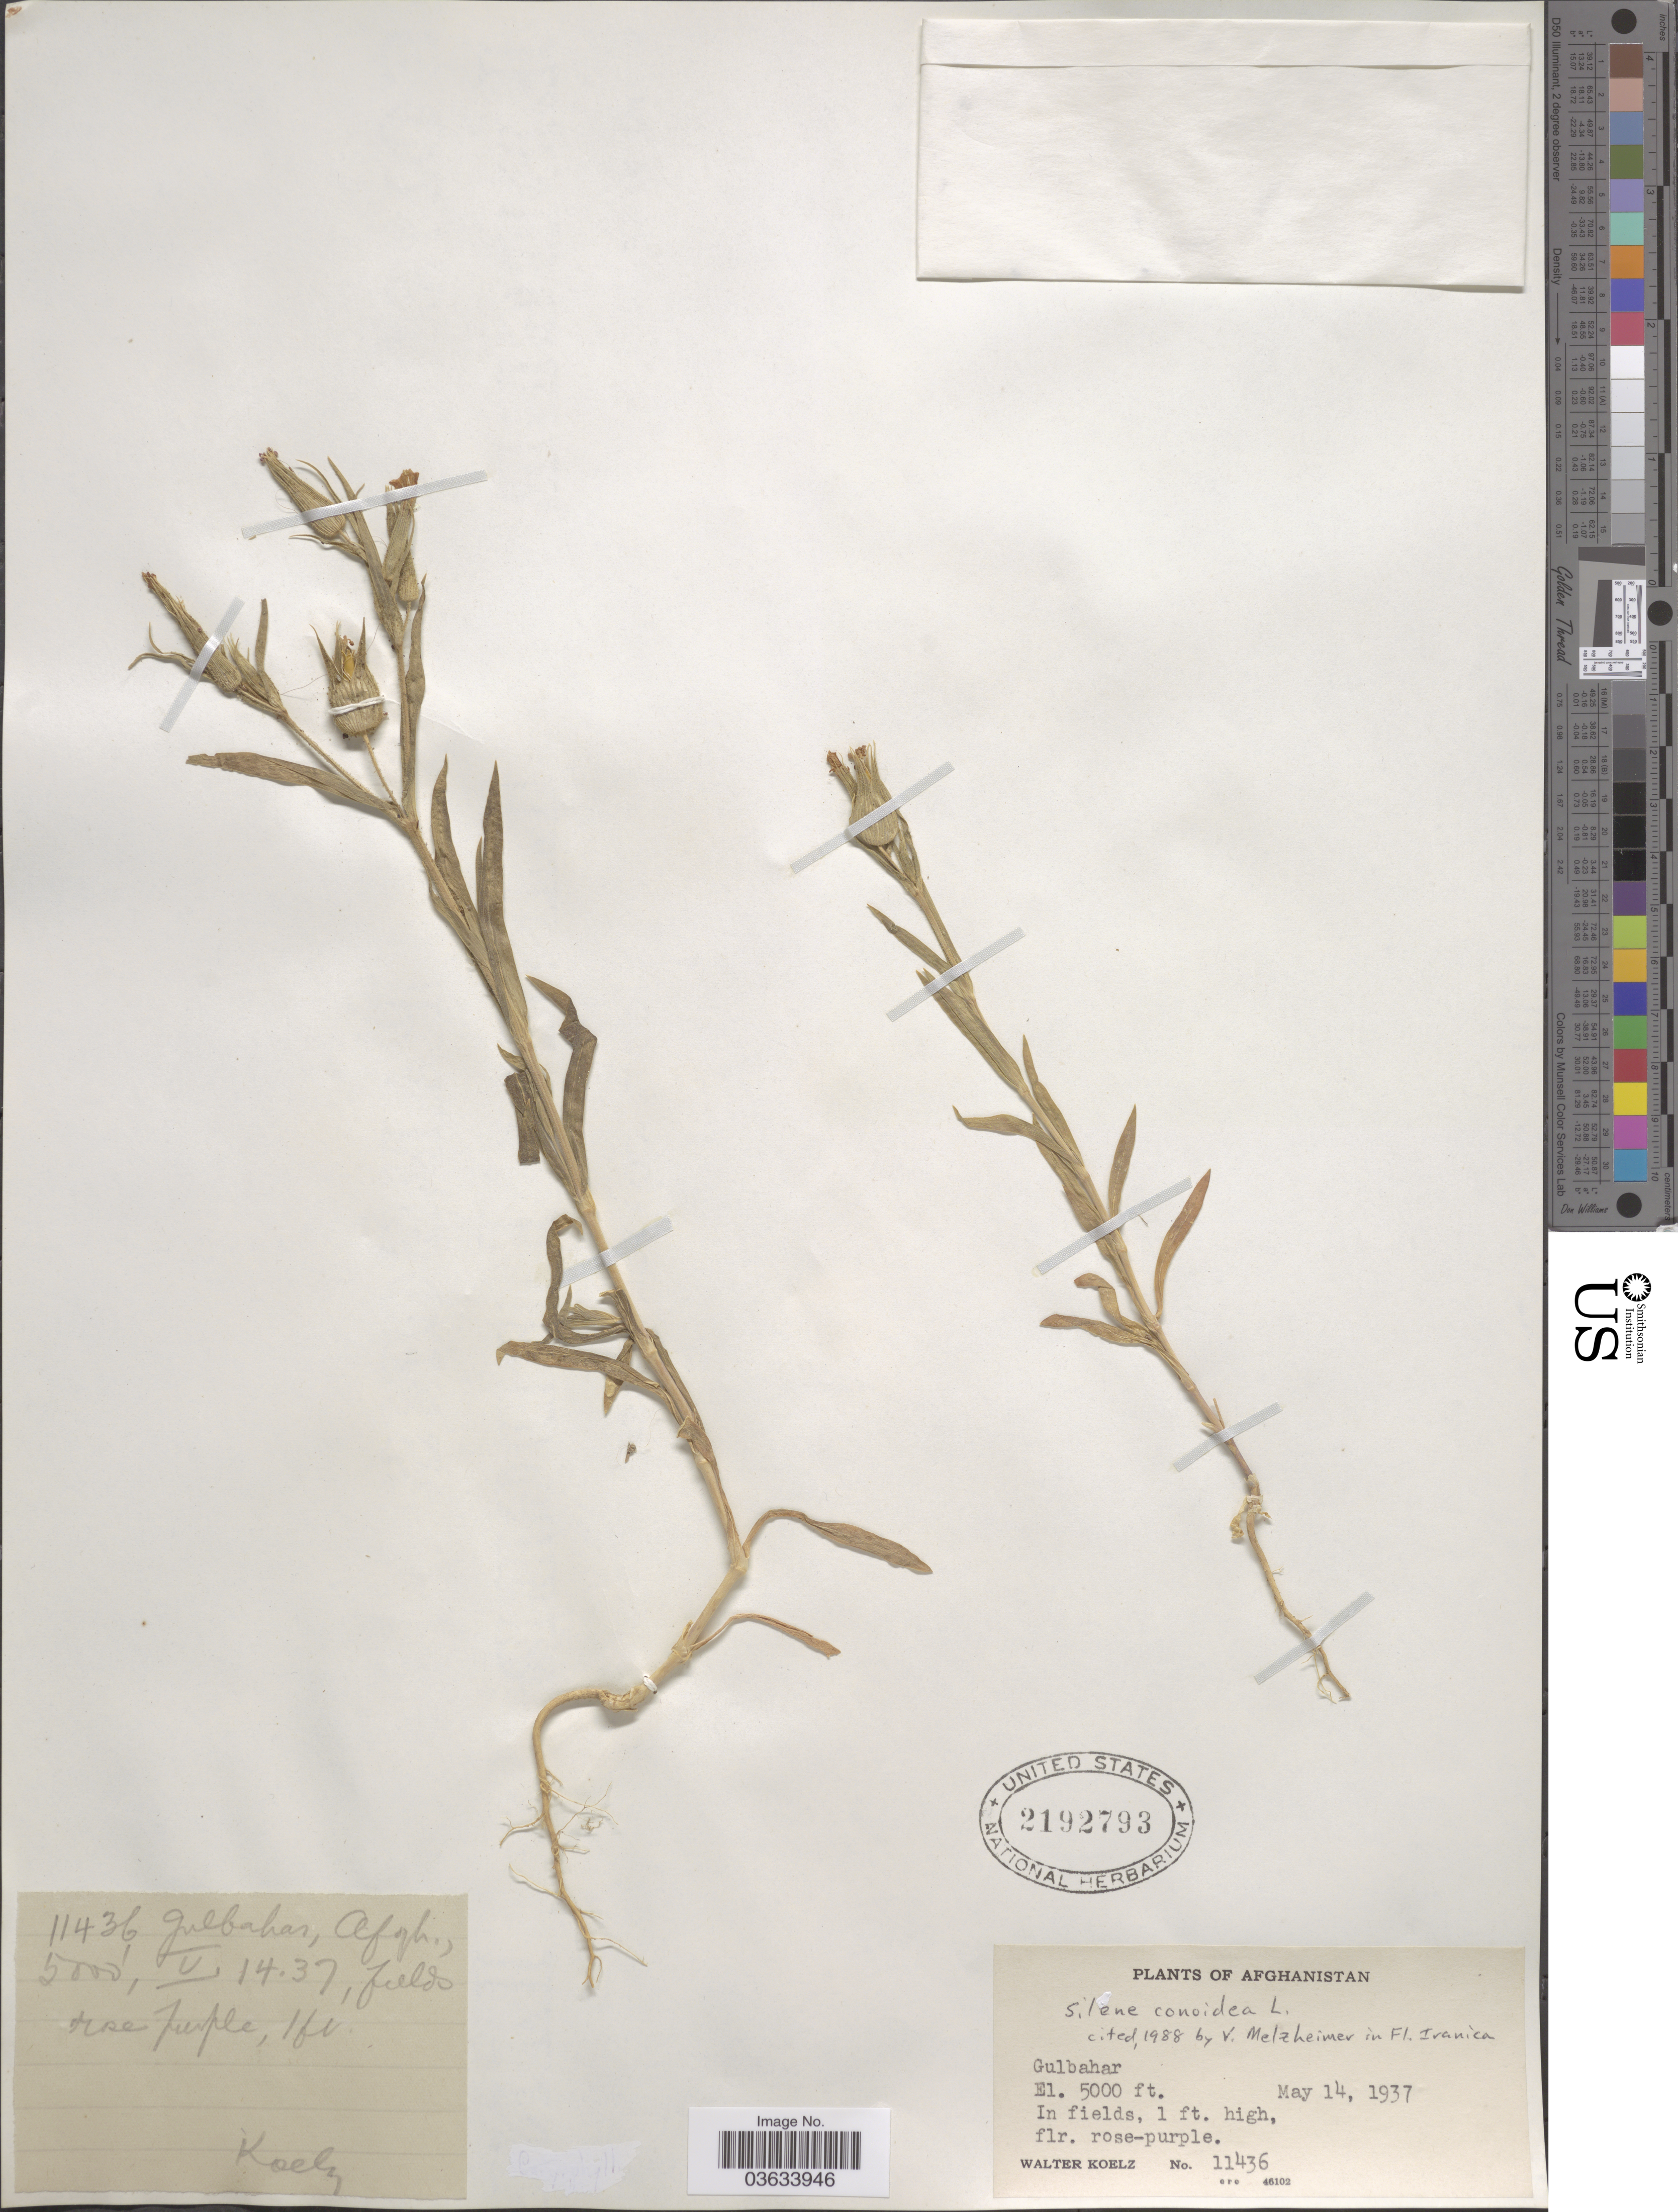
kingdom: Plantae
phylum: Tracheophyta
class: Magnoliopsida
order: Caryophyllales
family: Caryophyllaceae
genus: Silene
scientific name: Silene conoidea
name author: L.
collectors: W. N. Koelz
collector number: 11436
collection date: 1937-05-14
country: Afghanistan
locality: Gulbahar.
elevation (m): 1524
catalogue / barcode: US 2192793